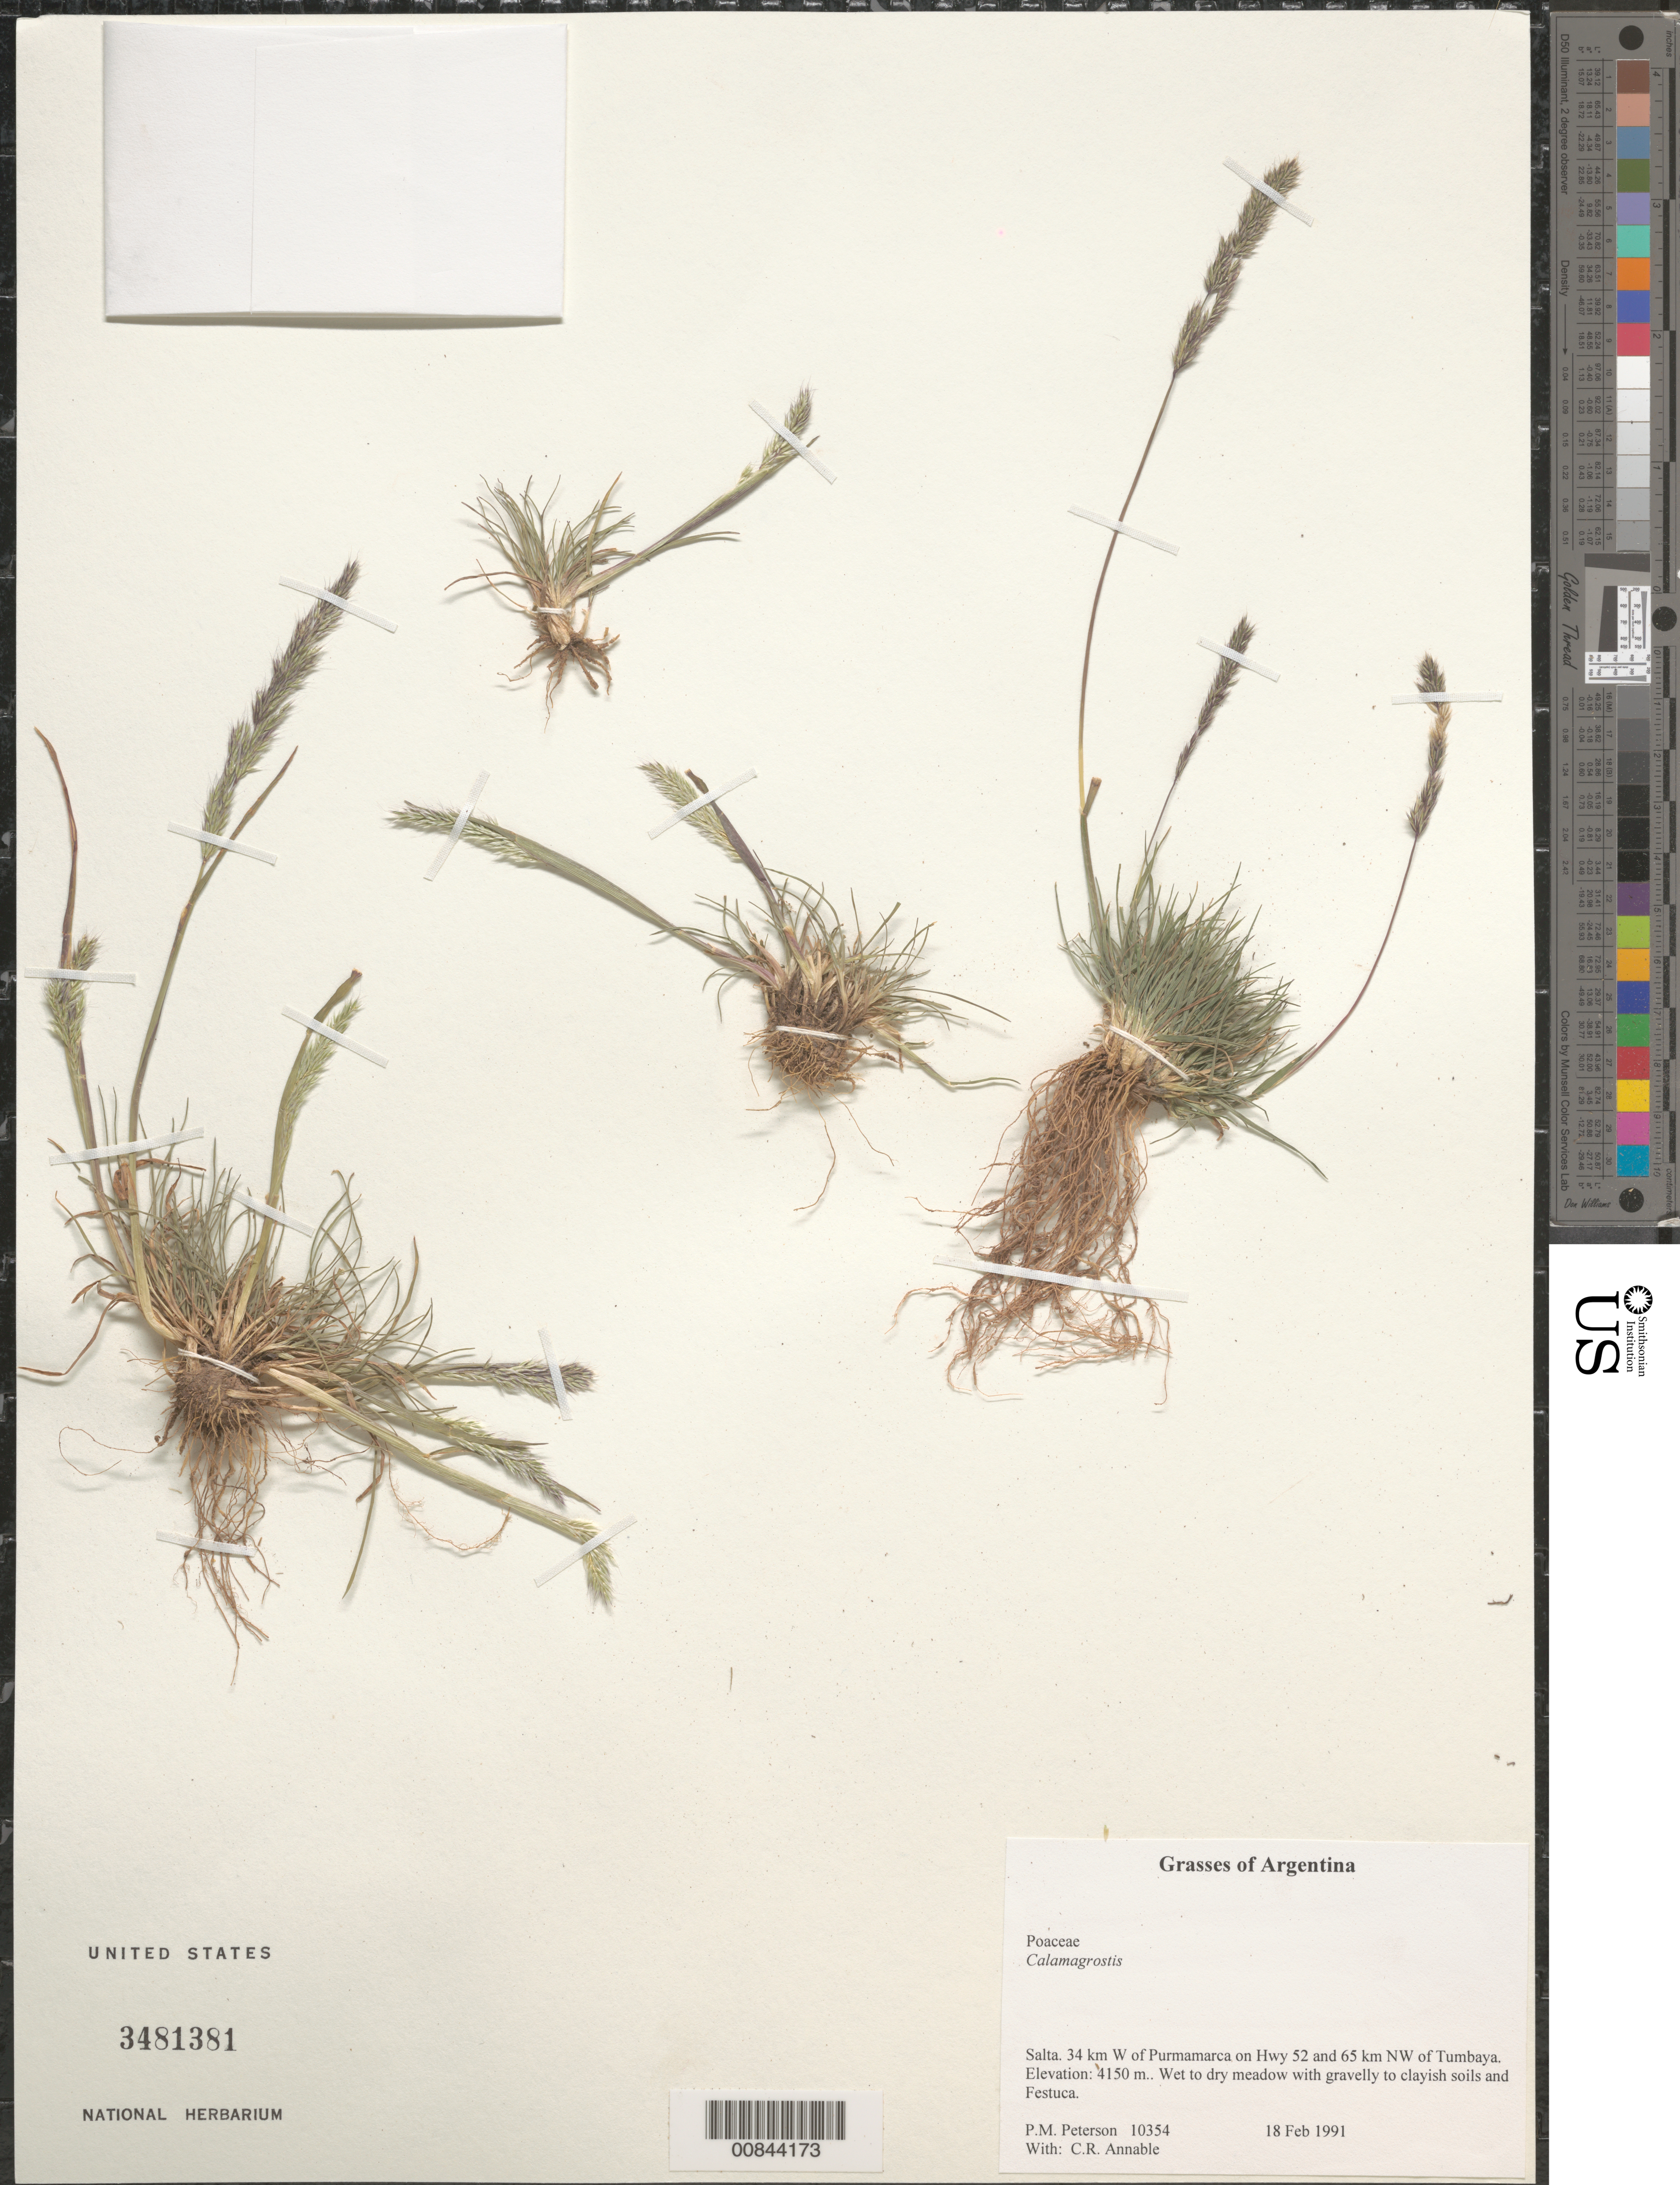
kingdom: Plantae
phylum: Tracheophyta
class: Liliopsida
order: Poales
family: Poaceae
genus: Calamagrostis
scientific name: Calamagrostis sp.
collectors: P. M. Peterson & C. R. Annable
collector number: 10354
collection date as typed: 18 Feb 1991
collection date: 1991-02-18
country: Argentina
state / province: Salta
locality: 34 km W of Purmamarca on Hwy 52 and 65 km NW of Tumbaya.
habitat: Wet to dry meadow with gravelly to clayish soils and Festuca.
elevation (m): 4150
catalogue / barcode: US 3481381